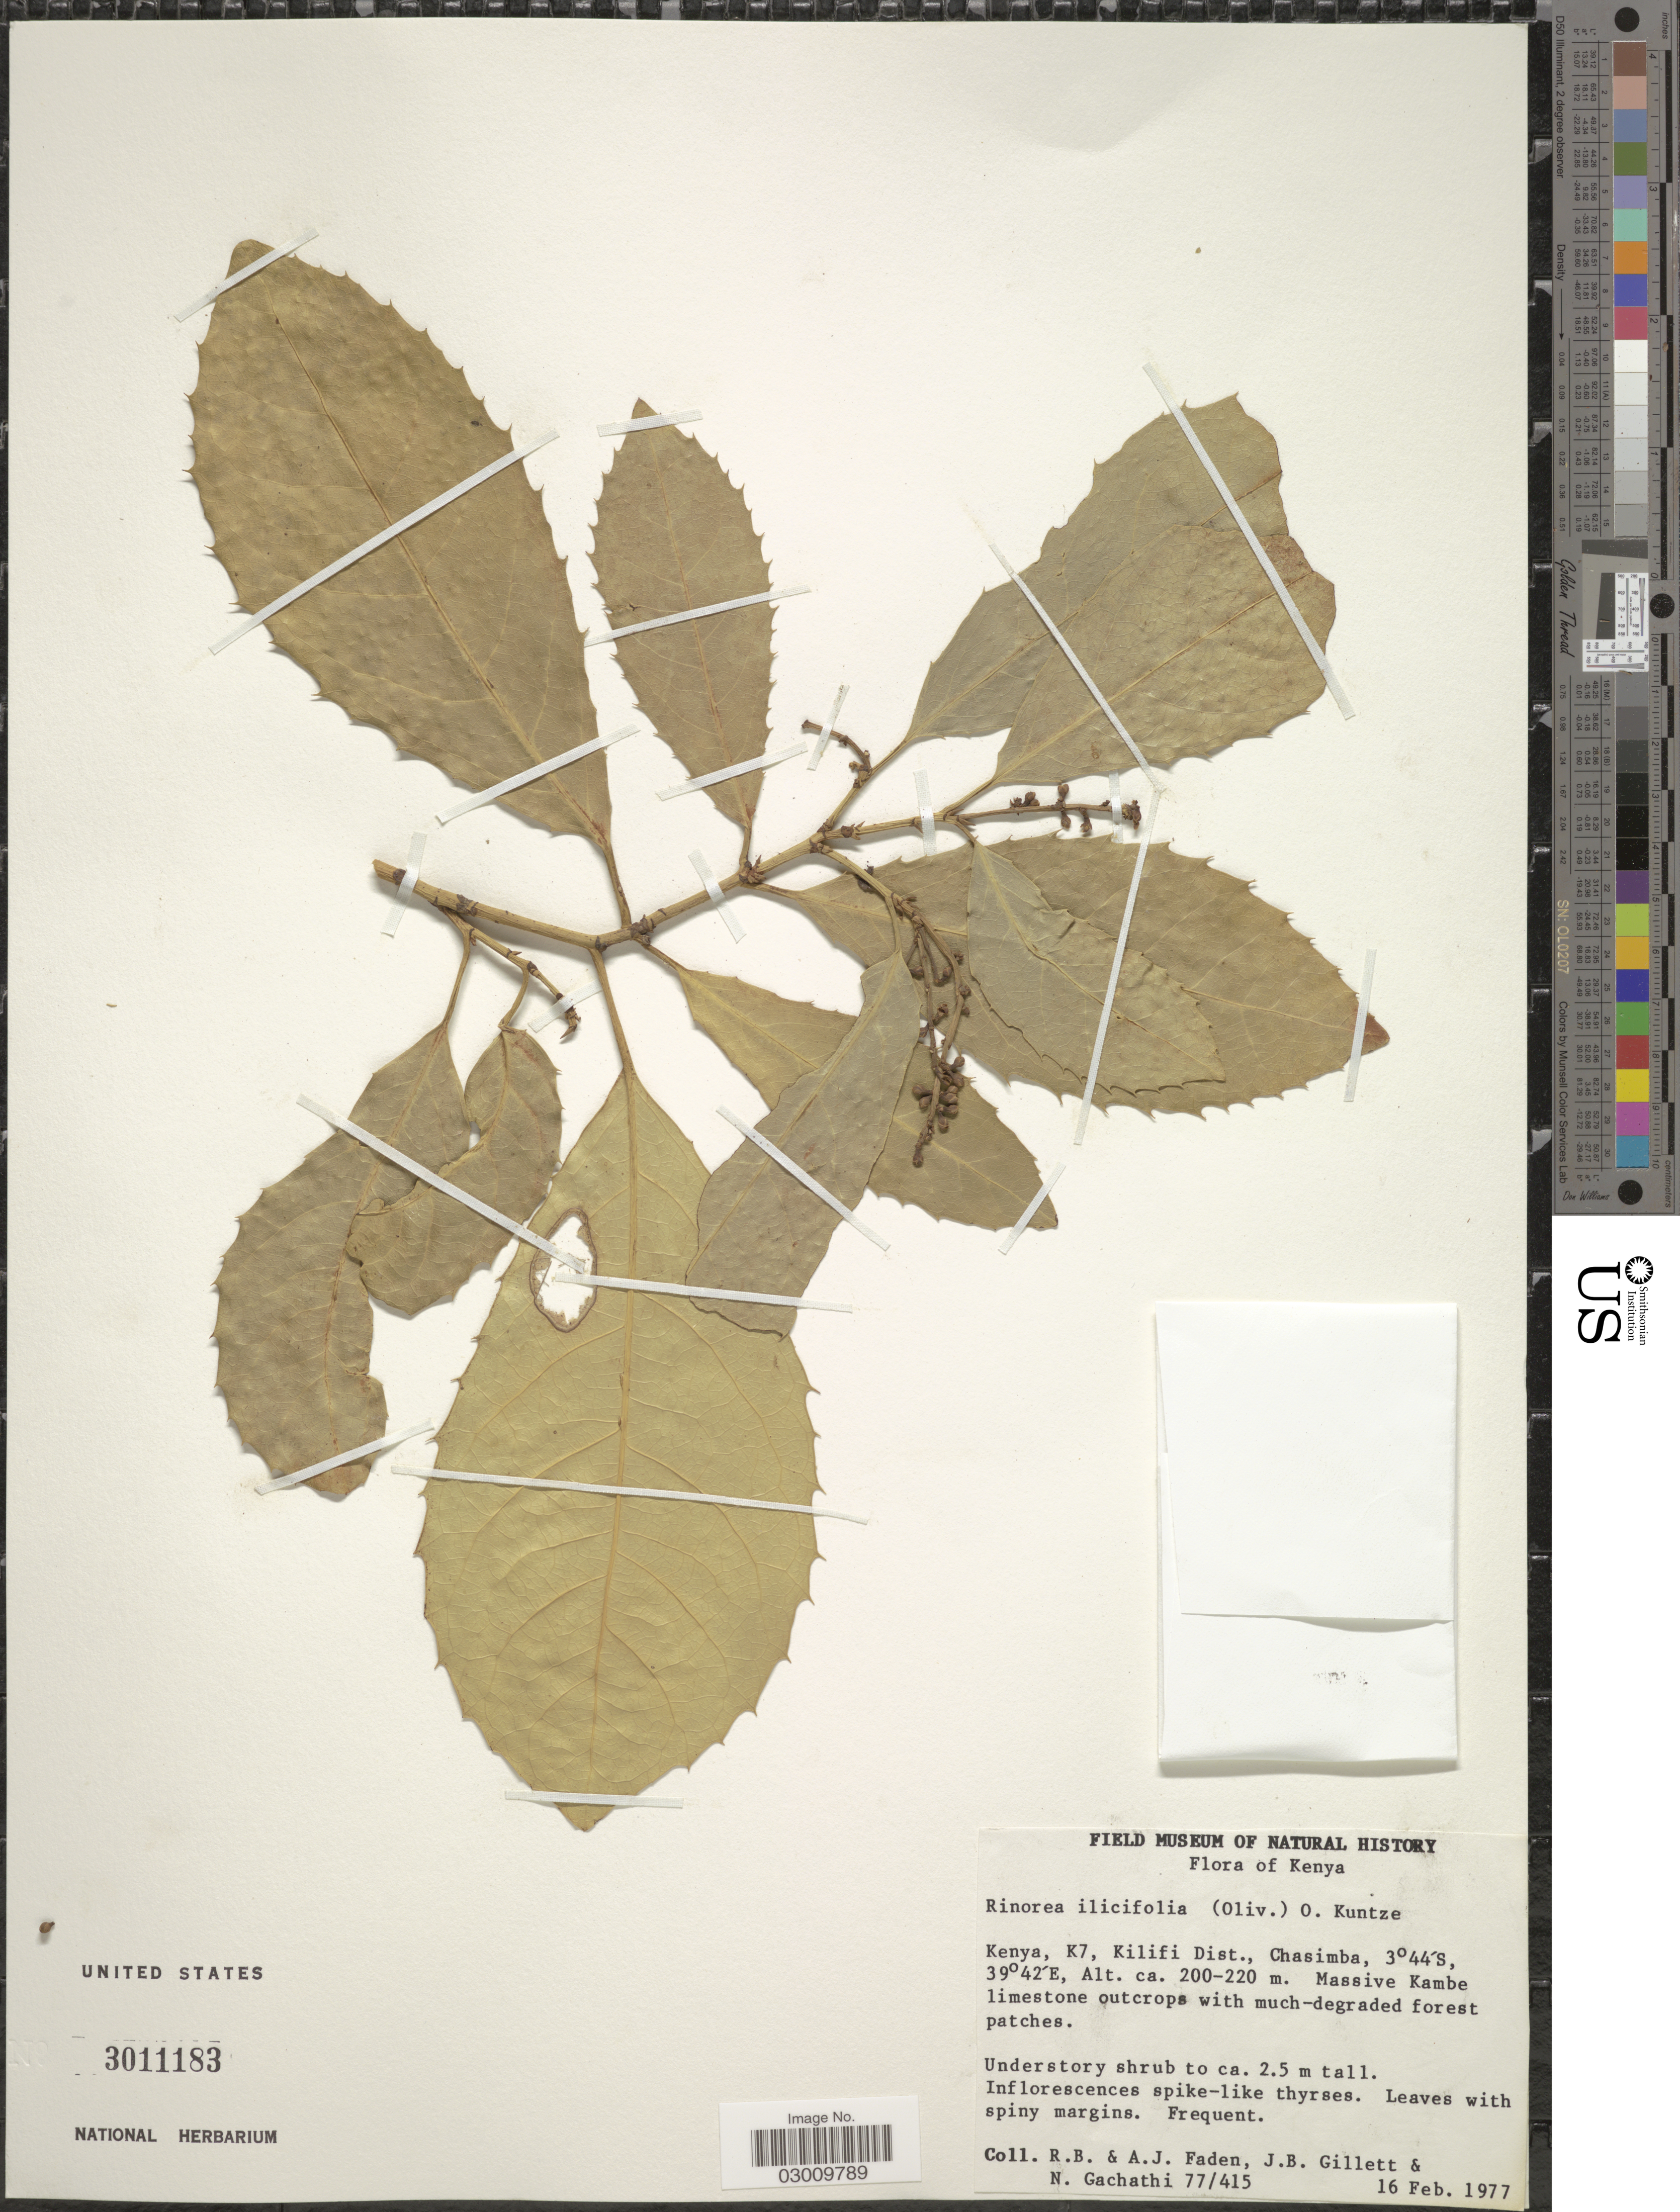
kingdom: Plantae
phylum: Tracheophyta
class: Magnoliopsida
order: Malpighiales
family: Violaceae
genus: Rinorea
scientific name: Rinorea ilicifolia subsp. ilicifolia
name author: (Welw. ex Oliv.) Kuntze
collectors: R. B. Faden, A. J. Faden, J. B. Gillett & N. Gachathi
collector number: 77/415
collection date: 1977-02-16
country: Kenya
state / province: Kilifi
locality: K7, Kilifi Dist., Chasimba.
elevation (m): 200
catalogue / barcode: US 3011183